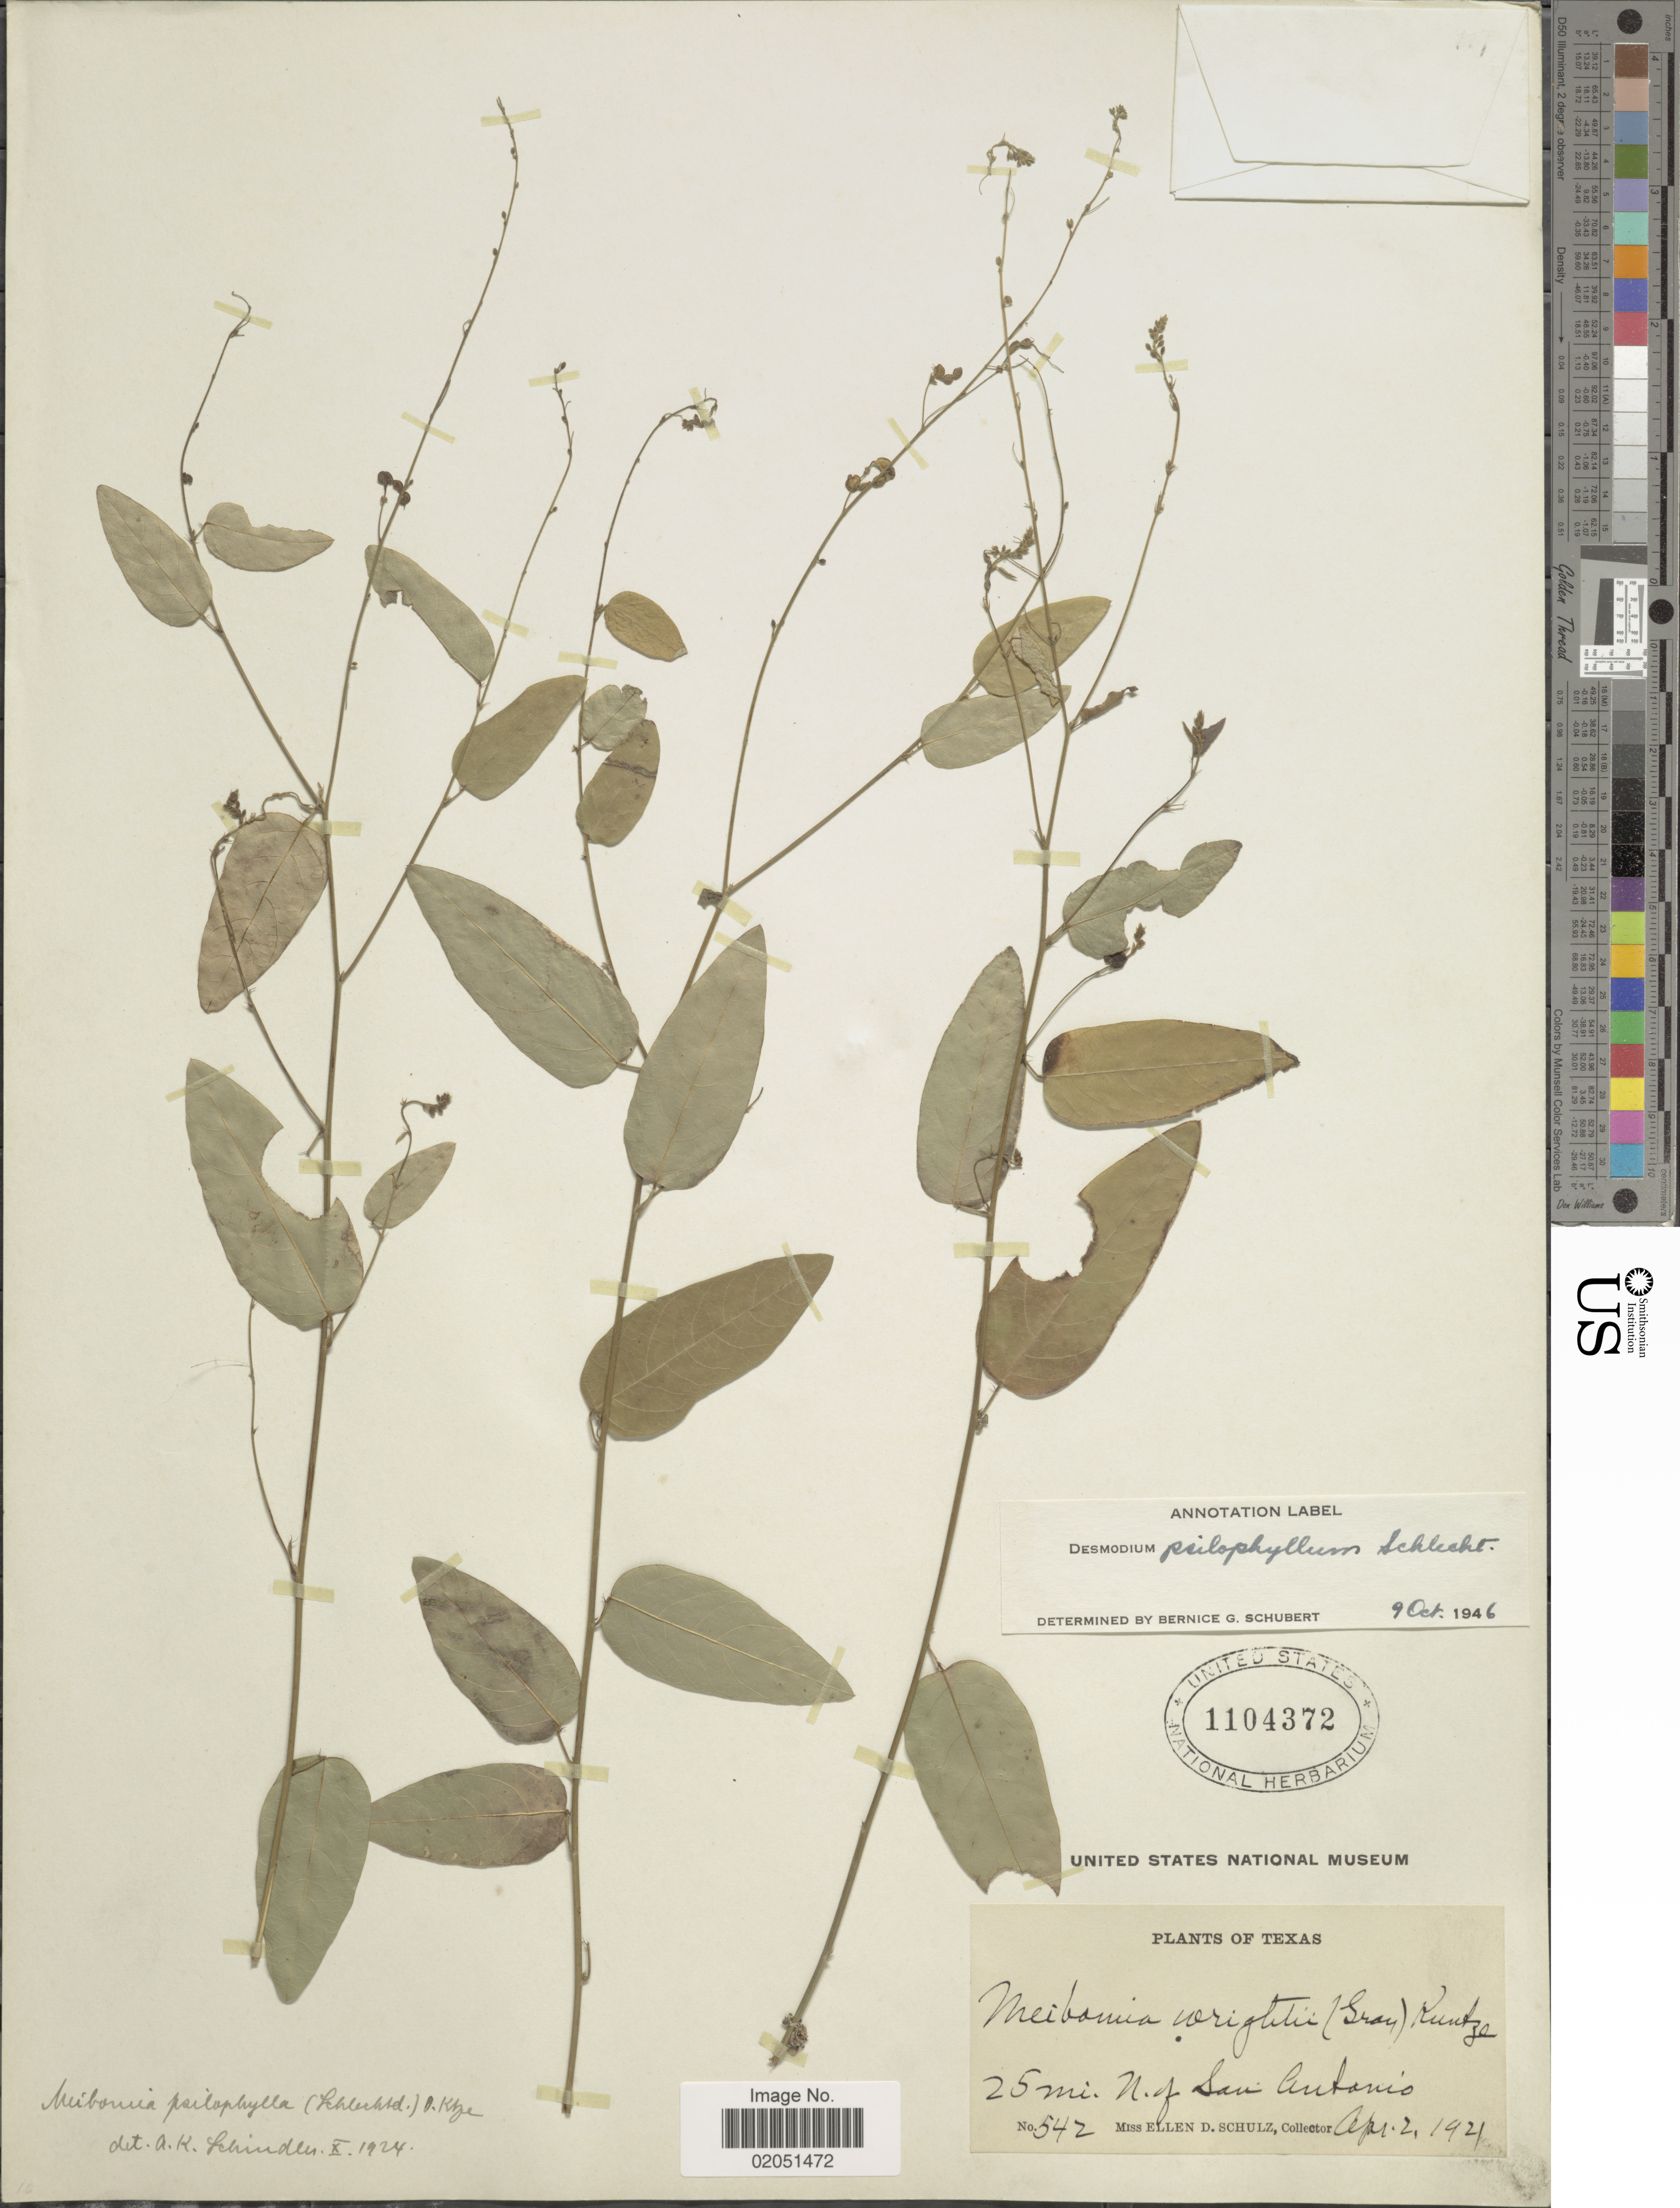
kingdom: Plantae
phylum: Tracheophyta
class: Magnoliopsida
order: Fabales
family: Fabaceae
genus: Desmodium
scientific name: Desmodium psilophyllum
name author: Schltdl.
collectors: E. D. Schulz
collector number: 542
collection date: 1921-04-02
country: United States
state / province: Texas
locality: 25 mi.N. of San Antonio.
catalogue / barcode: US 1104372